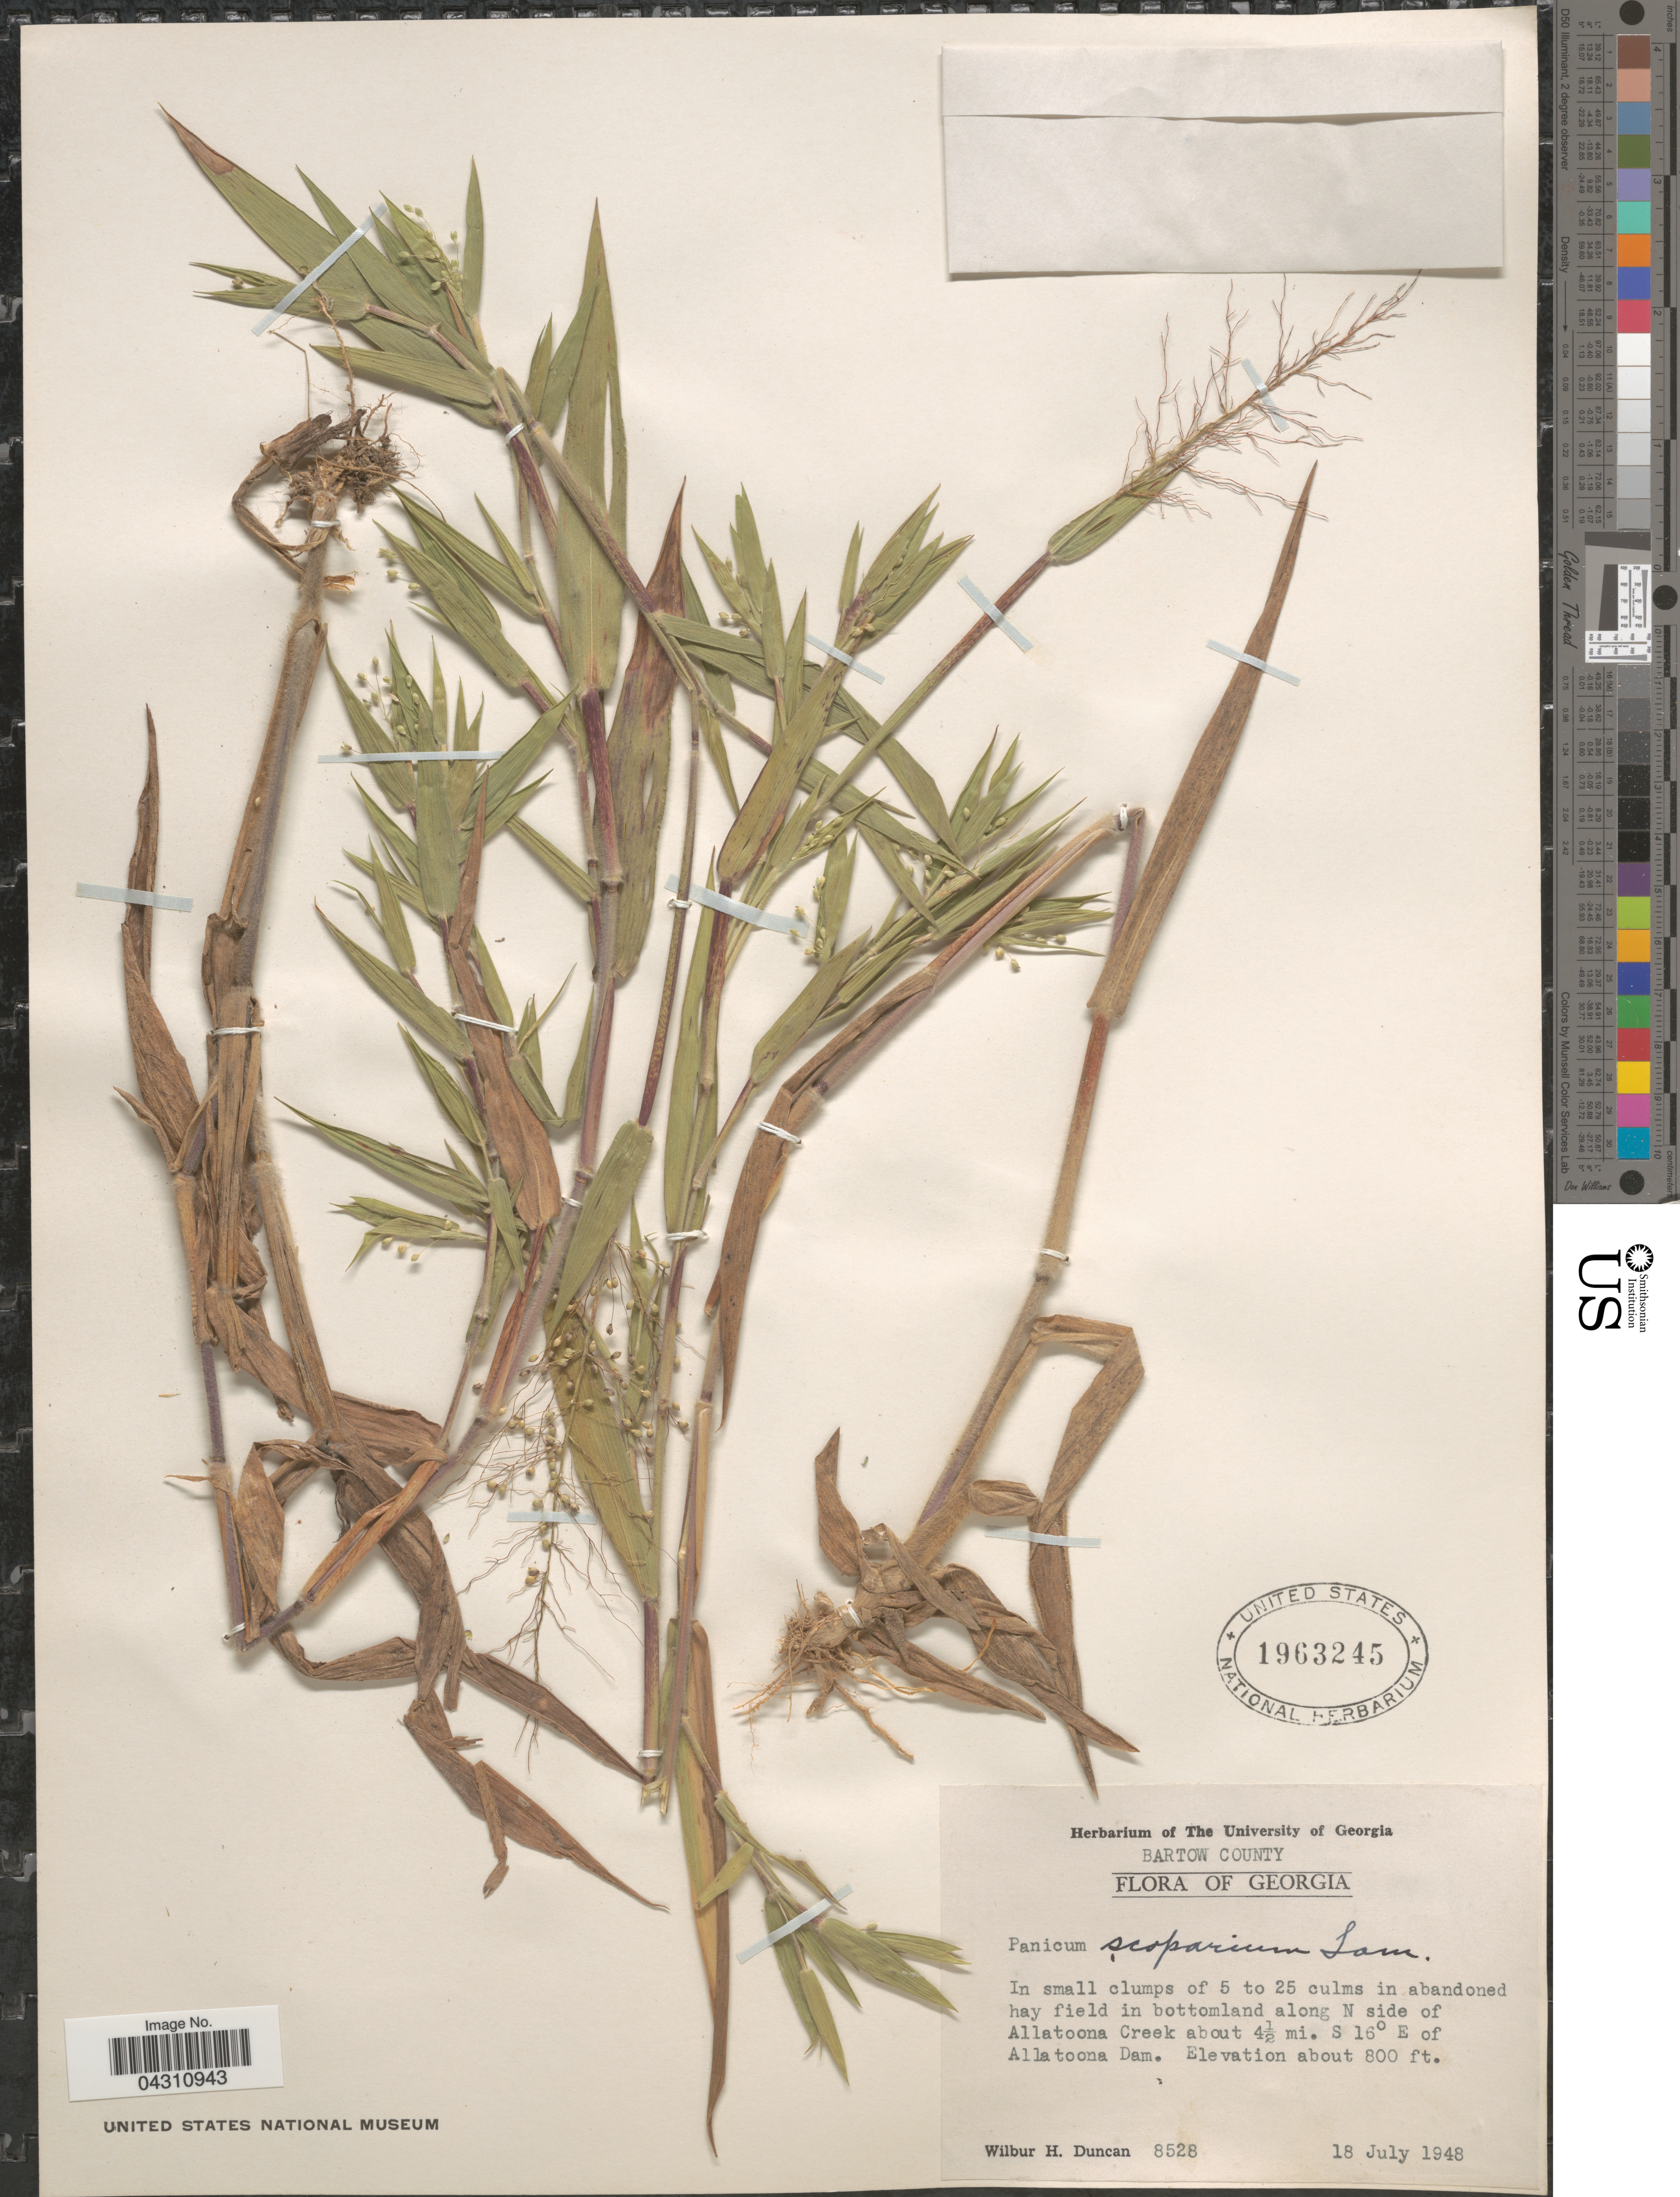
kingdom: Plantae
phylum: Tracheophyta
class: Liliopsida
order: Poales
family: Poaceae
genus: Dichanthelium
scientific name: Dichanthelium scoparium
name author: (Lam.) Gould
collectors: W. H. Duncan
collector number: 8528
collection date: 1948-07-18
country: United States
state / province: Georgia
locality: Bartow County. In small clumps of 5 to 25 culms in abandoned hay field in bottomland along N side of Allatoona Creek about 4½ mi. S 16° E of Allatoona Dam.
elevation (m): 244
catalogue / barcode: US 1963245